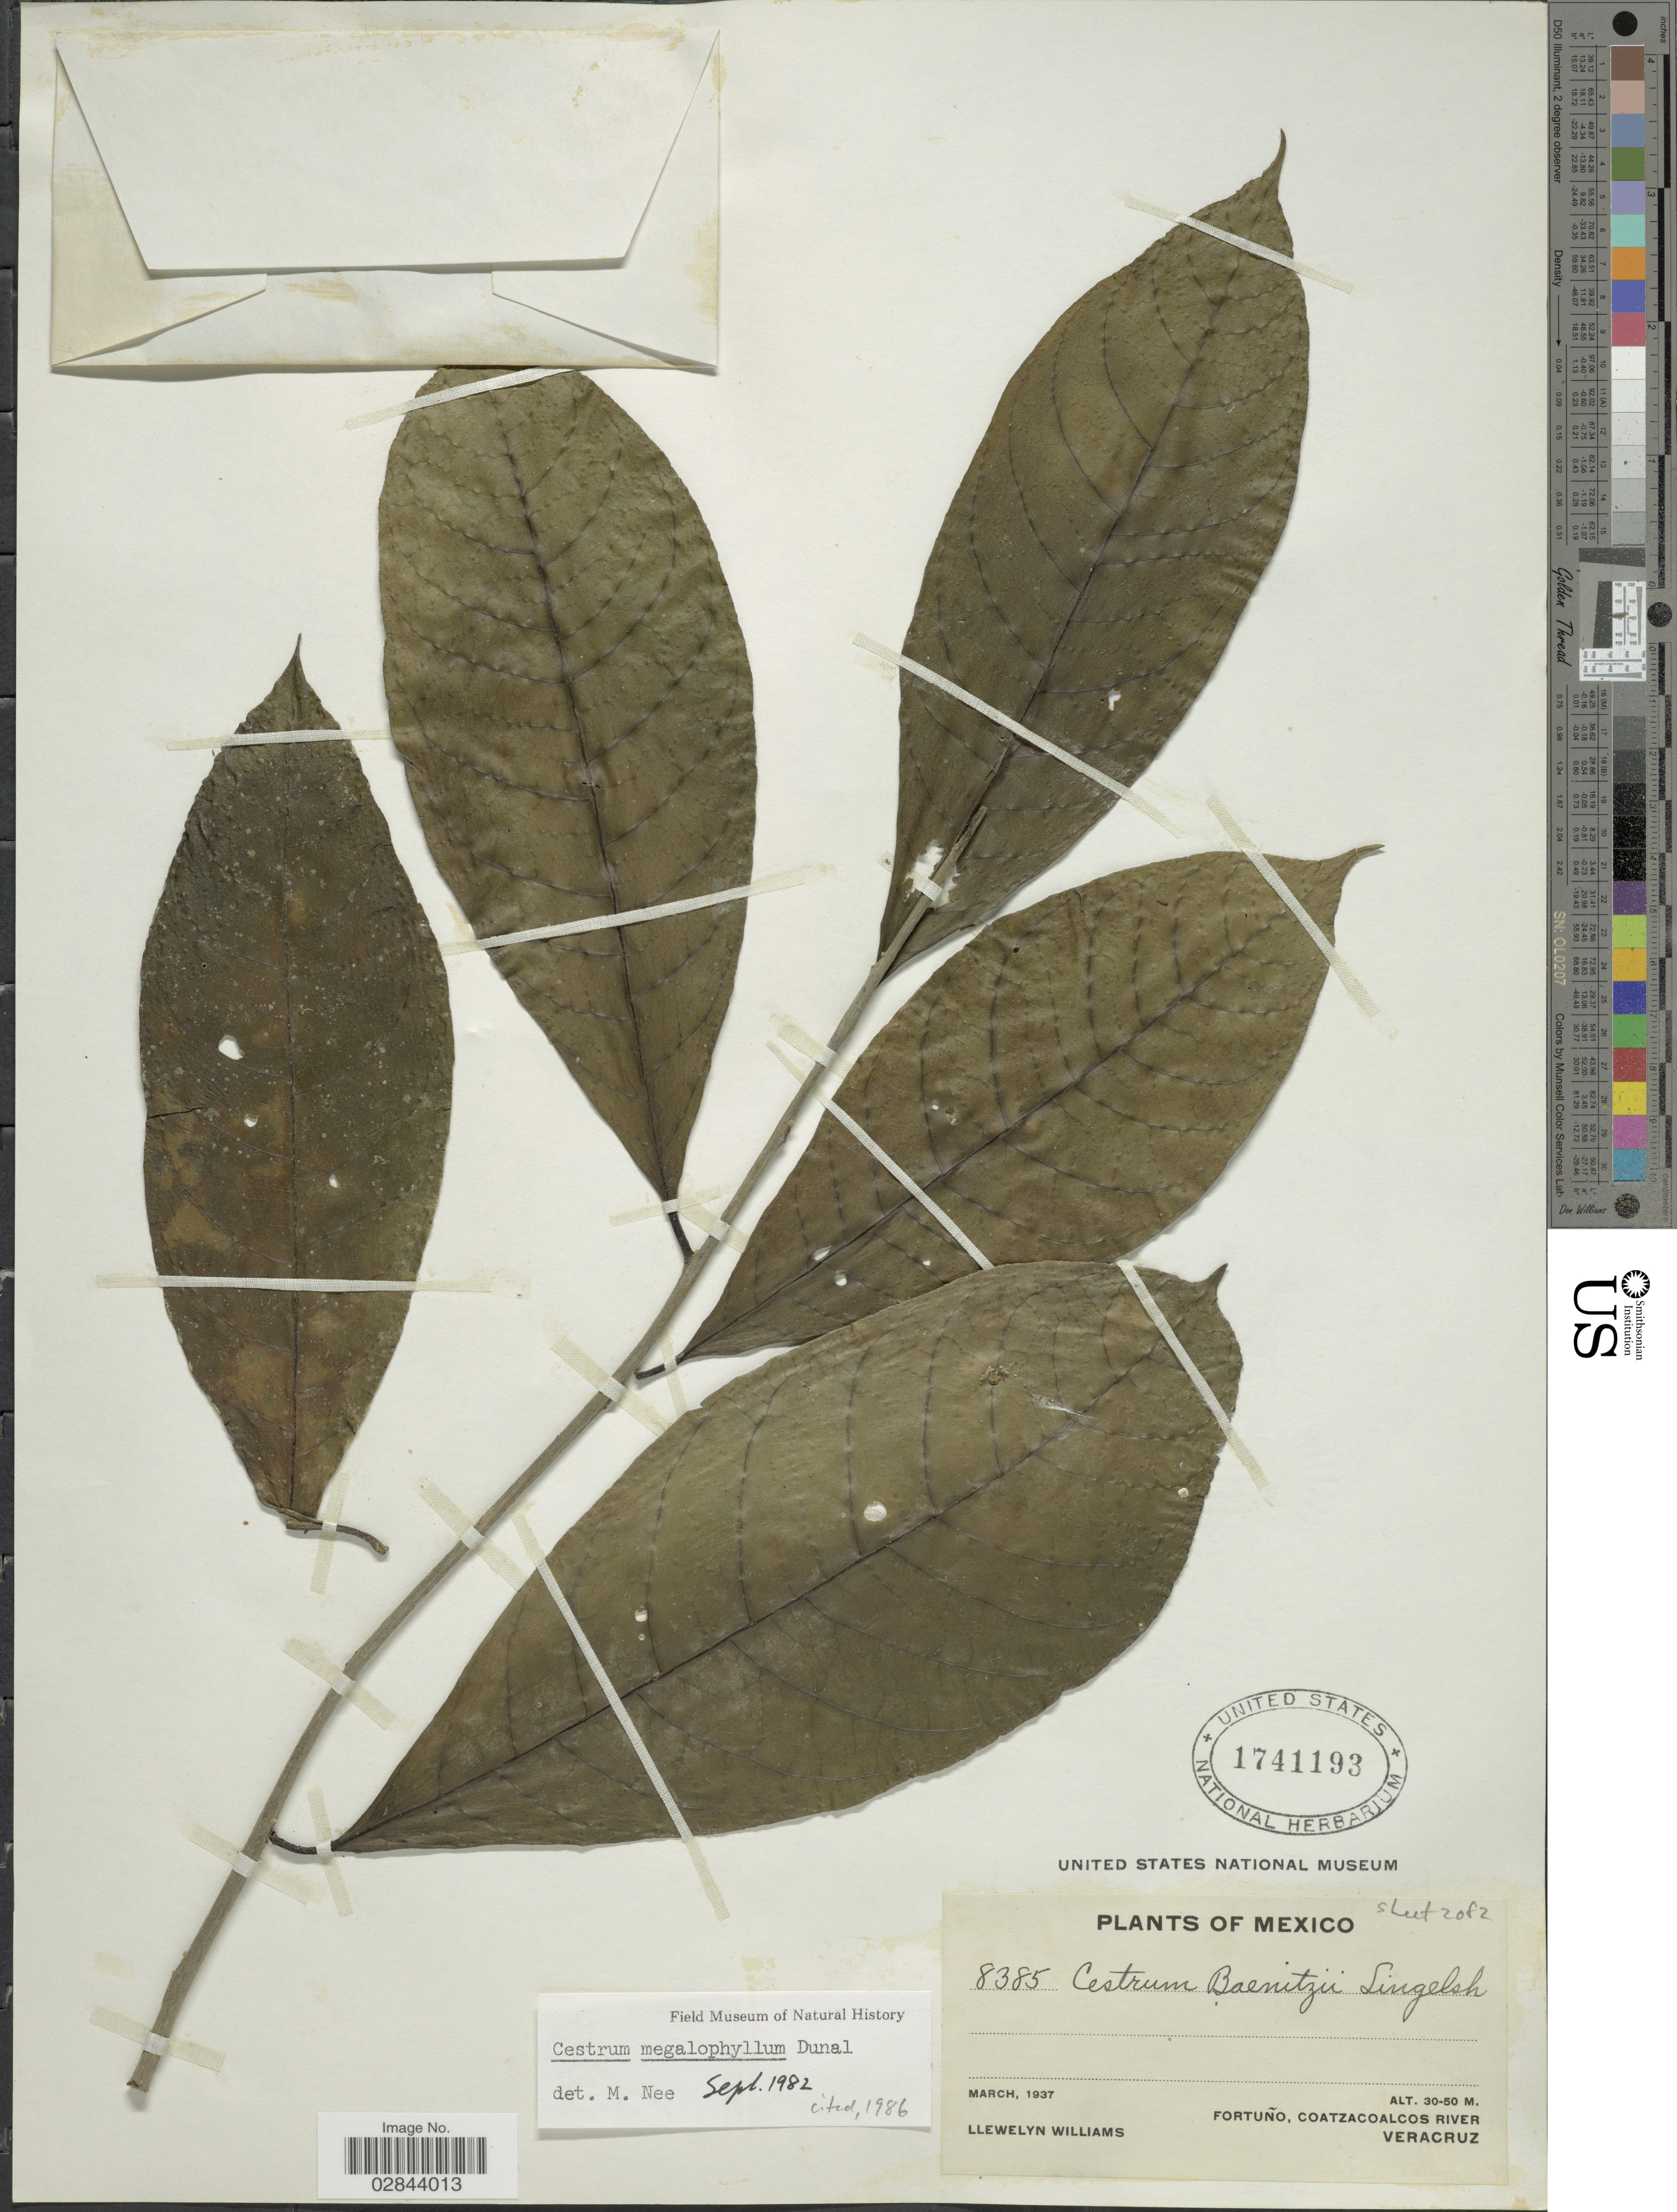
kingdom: Plantae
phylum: Tracheophyta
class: Magnoliopsida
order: Solanales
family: Solanaceae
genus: Cestrum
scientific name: Cestrum schlechtendahlii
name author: G. Don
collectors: Ll. Williams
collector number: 8385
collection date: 1937-03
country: Mexico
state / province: Veracruz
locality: Fortuño, Coatzacoalcos River. Veracruz.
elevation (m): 30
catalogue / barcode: US 1741193